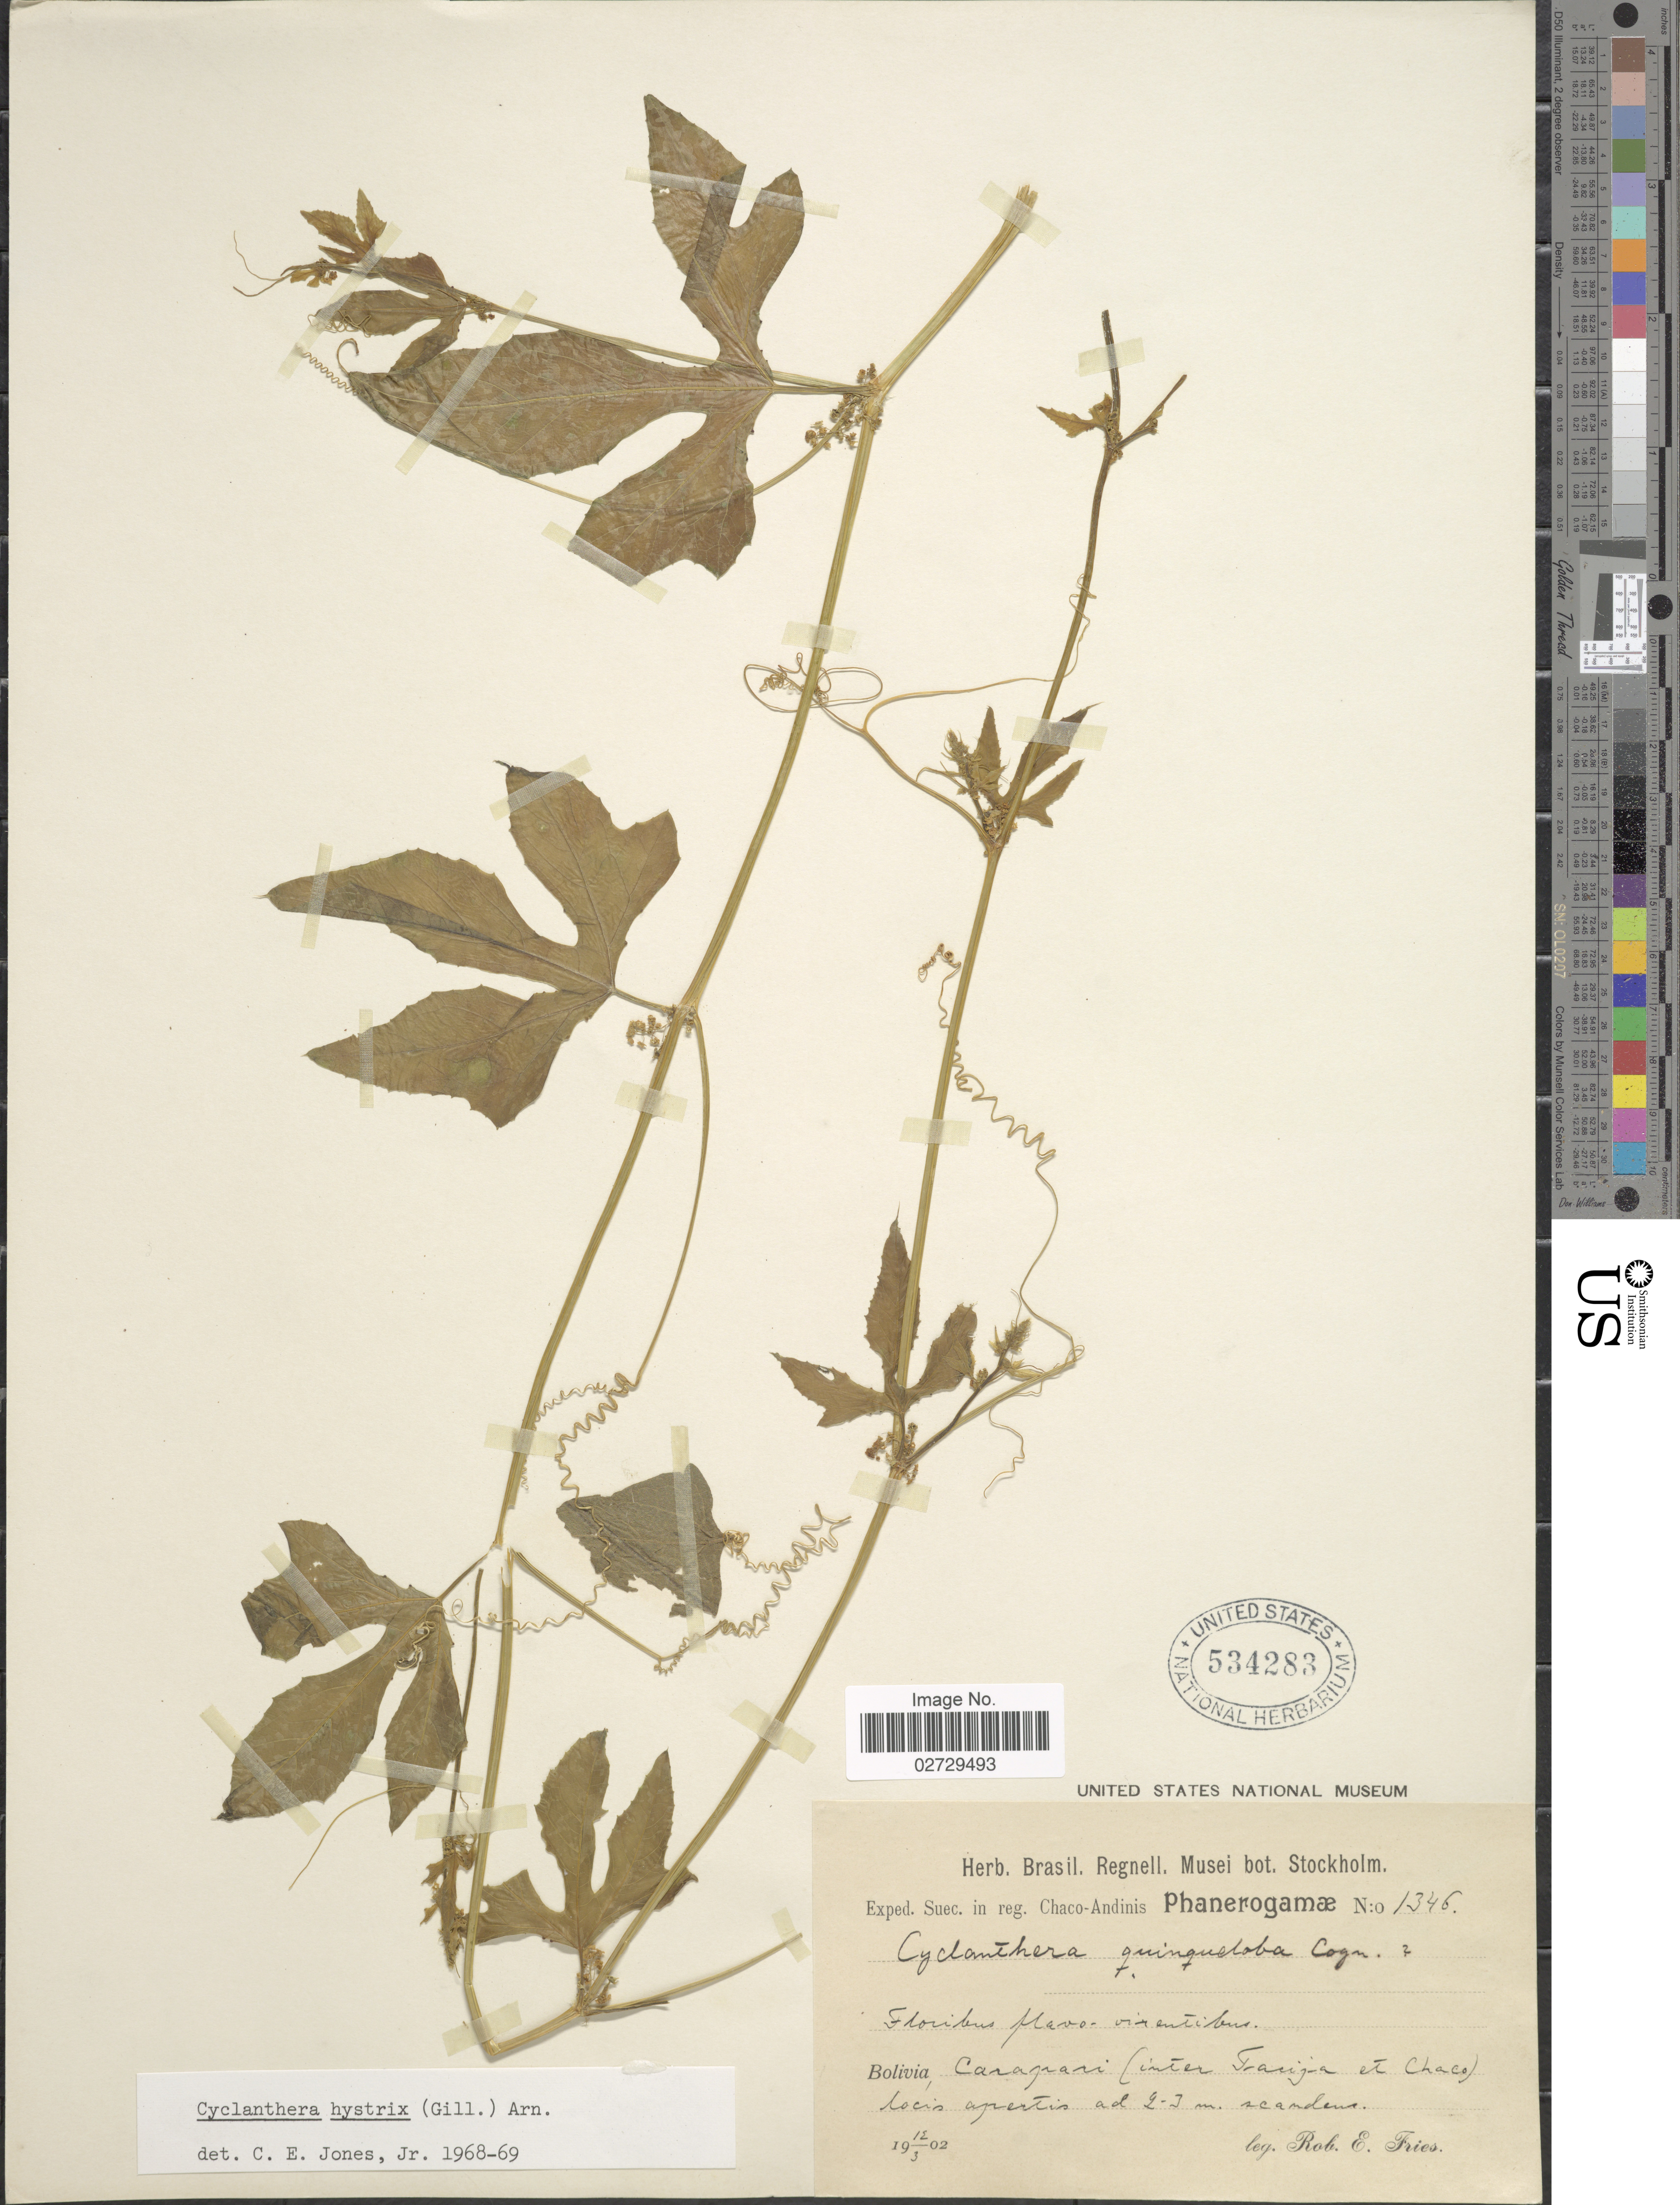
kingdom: Plantae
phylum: Tracheophyta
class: Magnoliopsida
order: Cucurbitales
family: Cucurbitaceae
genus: Cyclanthera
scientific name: Cyclanthera hystrix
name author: (Gillies) Arn.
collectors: R. E. Fries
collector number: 1346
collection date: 1902-03-12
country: Bolivia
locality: Chaco-Andinis. Caragaari (inter Frarija et Chaco).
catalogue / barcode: US 534283